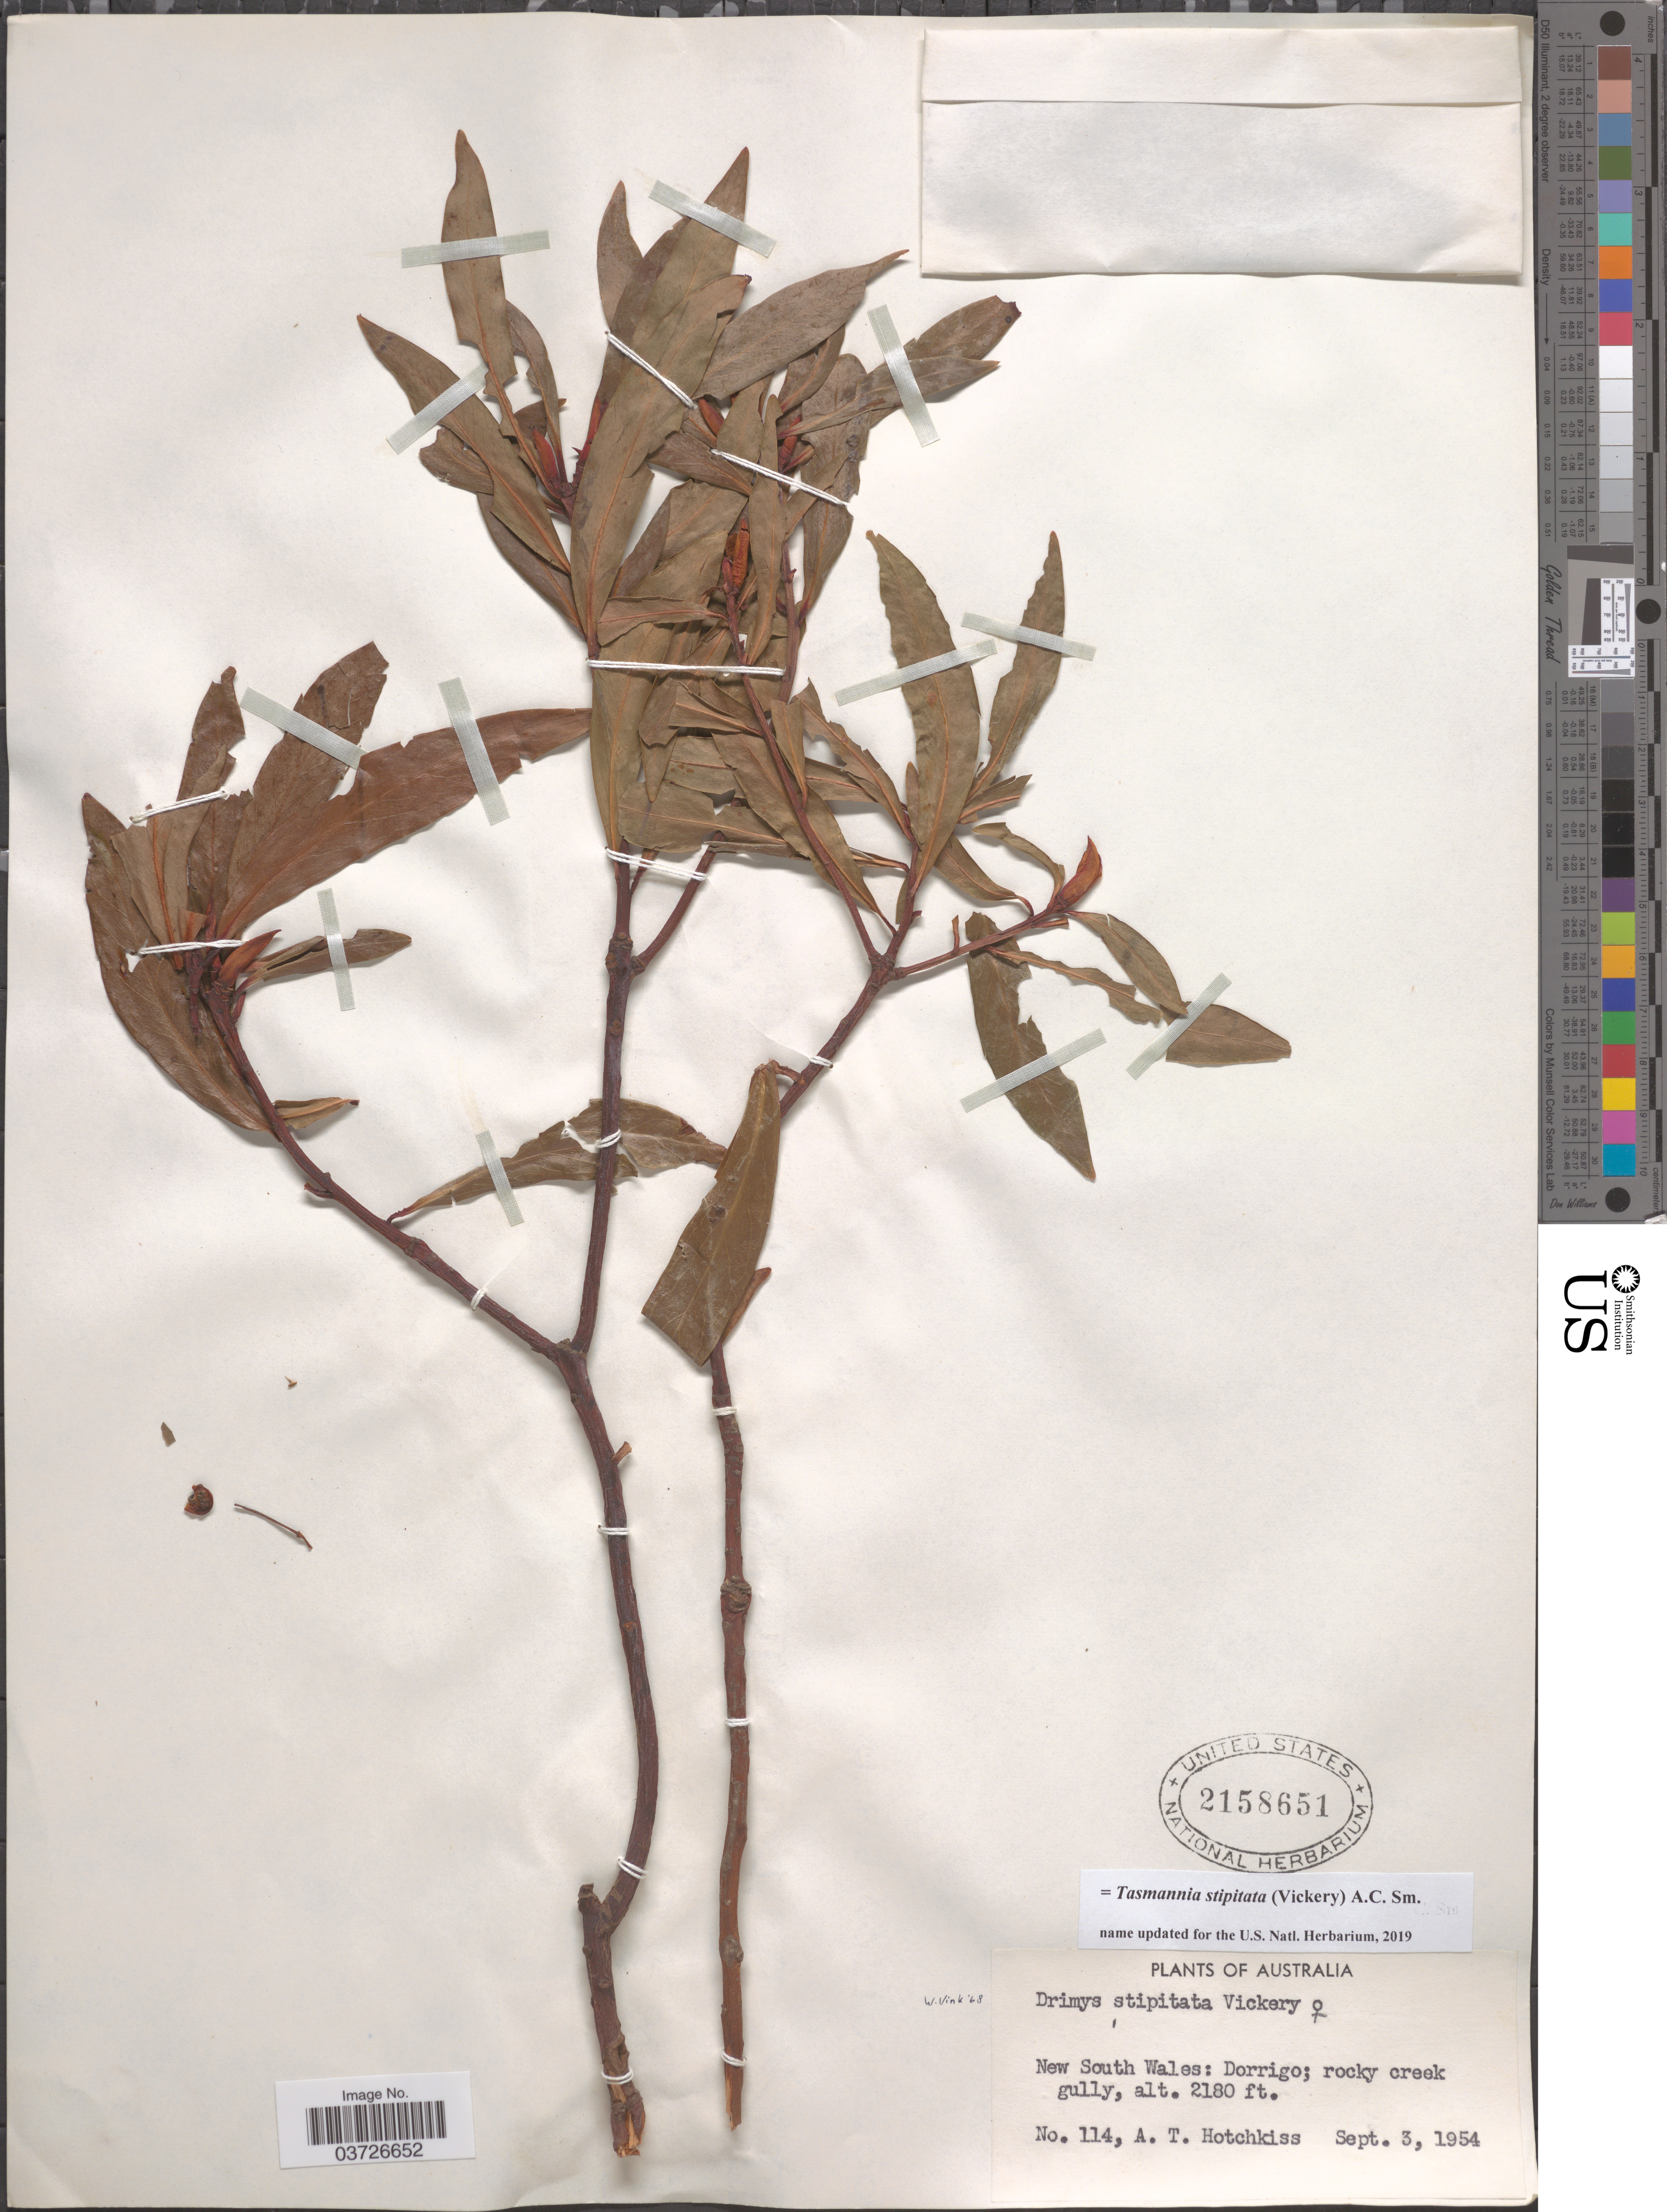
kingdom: Plantae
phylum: Tracheophyta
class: Magnoliopsida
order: Canellales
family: Winteraceae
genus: Tasmannia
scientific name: Tasmannia stipitata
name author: (Vickery) A.C. Sm.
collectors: A. Hotchkiss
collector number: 114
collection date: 1954-09-03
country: Australia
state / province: New South Wales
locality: Dorrigo; rocky creek gully.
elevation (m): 664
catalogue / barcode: US 2158651